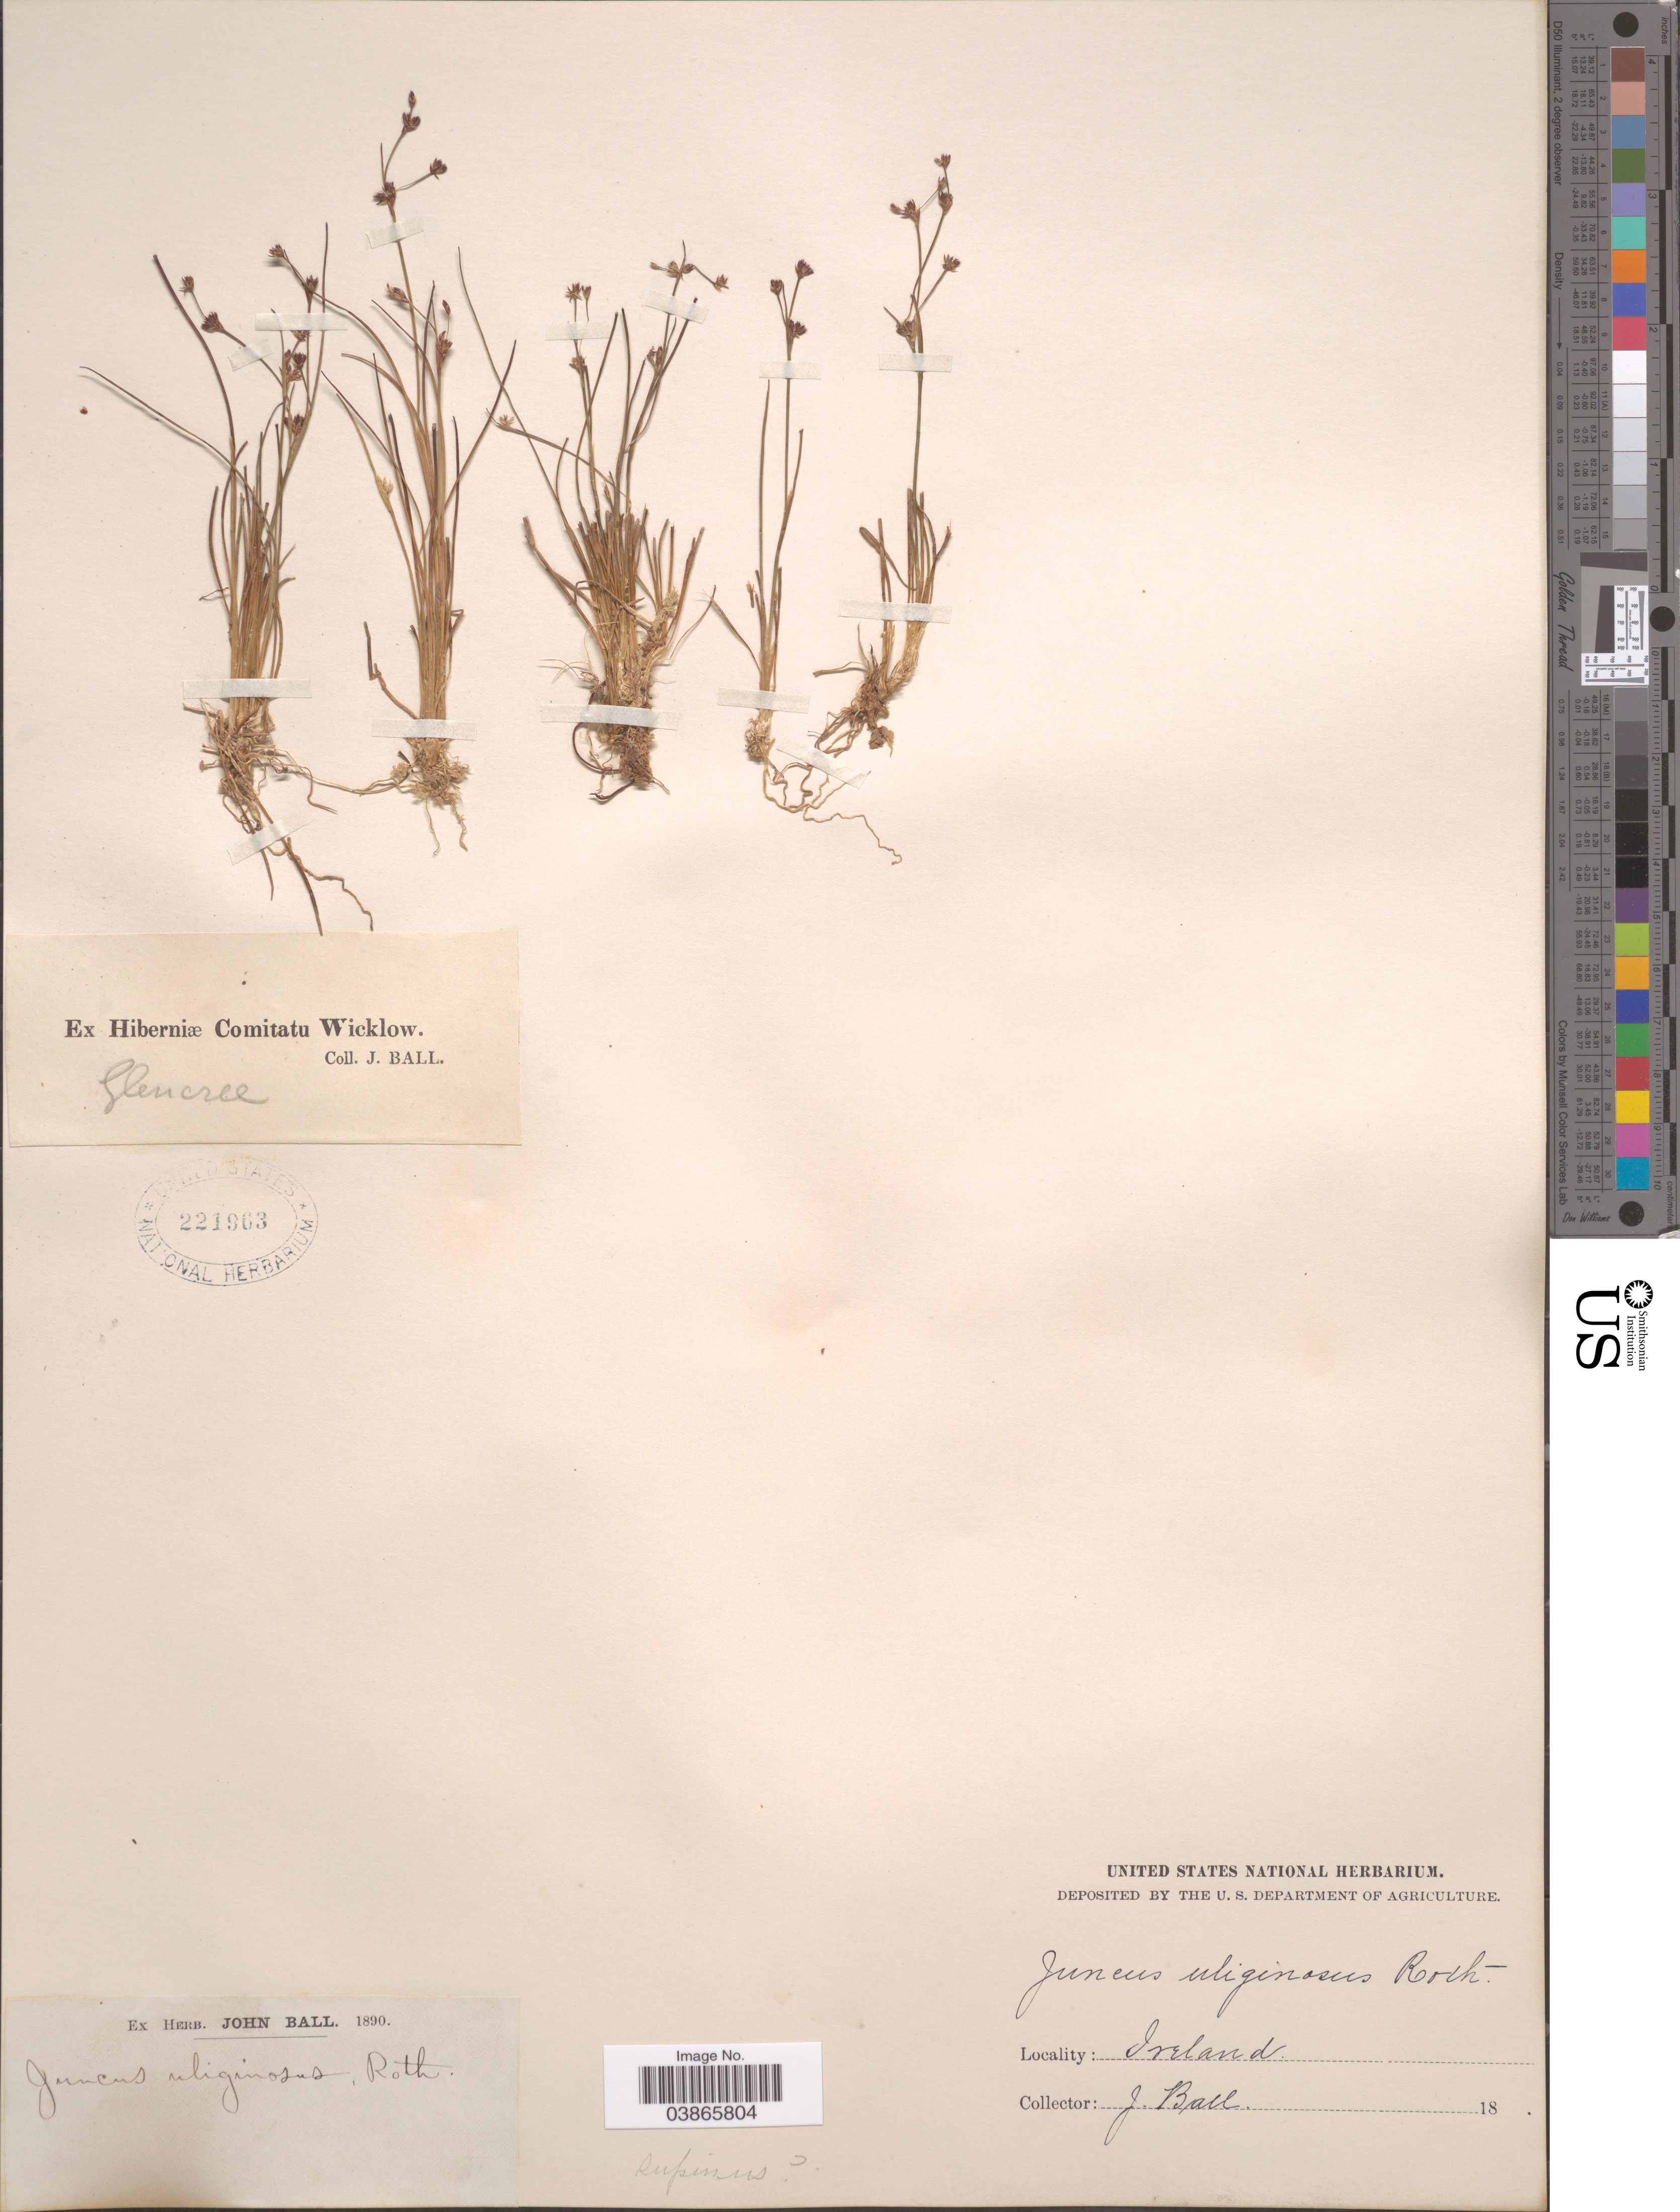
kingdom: Plantae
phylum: Tracheophyta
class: Liliopsida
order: Poales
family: Juncaceae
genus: Juncus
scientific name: Juncus supinus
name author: Moench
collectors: J. Ball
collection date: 1890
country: Ireland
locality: Ex Hiberniæ Comitatu Wicklow.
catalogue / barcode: US 221963